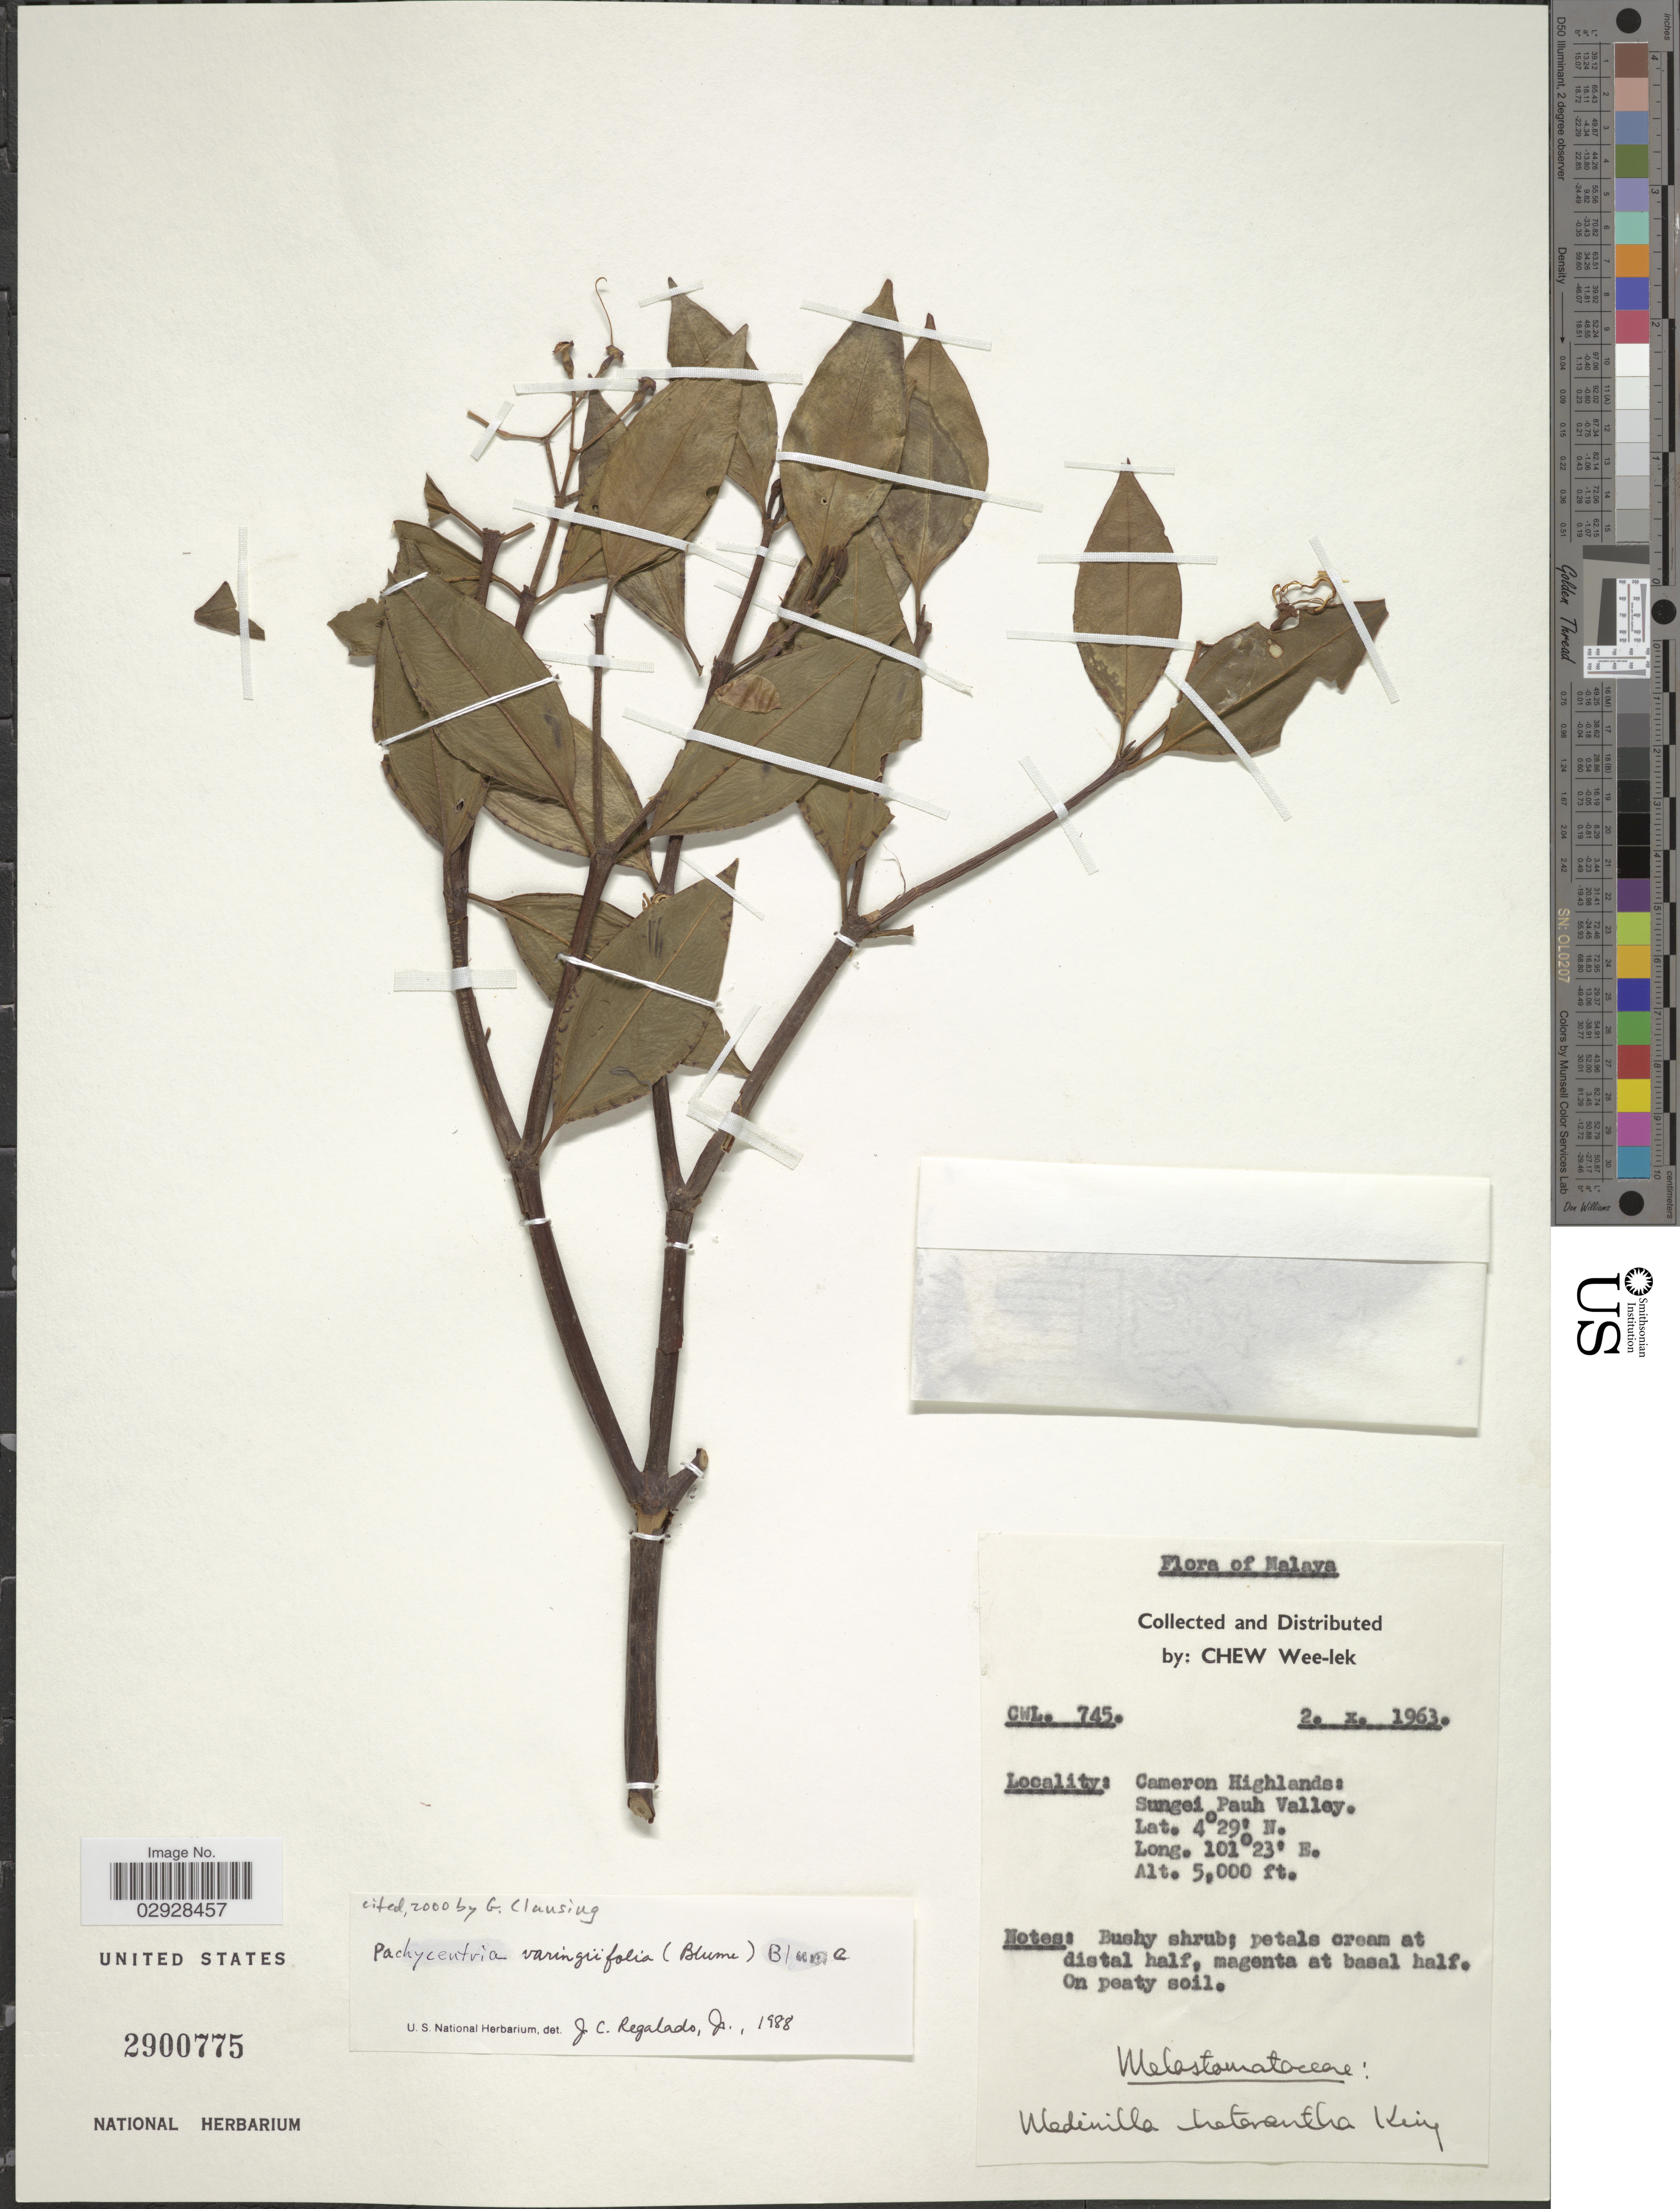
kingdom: Plantae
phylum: Tracheophyta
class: Magnoliopsida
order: Myrtales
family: Melastomataceae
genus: Pachycentria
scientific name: Pachycentria varingaefolia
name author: Blume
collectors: C. Wee-Lek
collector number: CWL 745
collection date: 1963-10-02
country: Malaysia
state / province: Pahang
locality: Malaya. Cameron Highlands: Sungei Pauh Valley.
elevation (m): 1524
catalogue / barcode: US 2900775